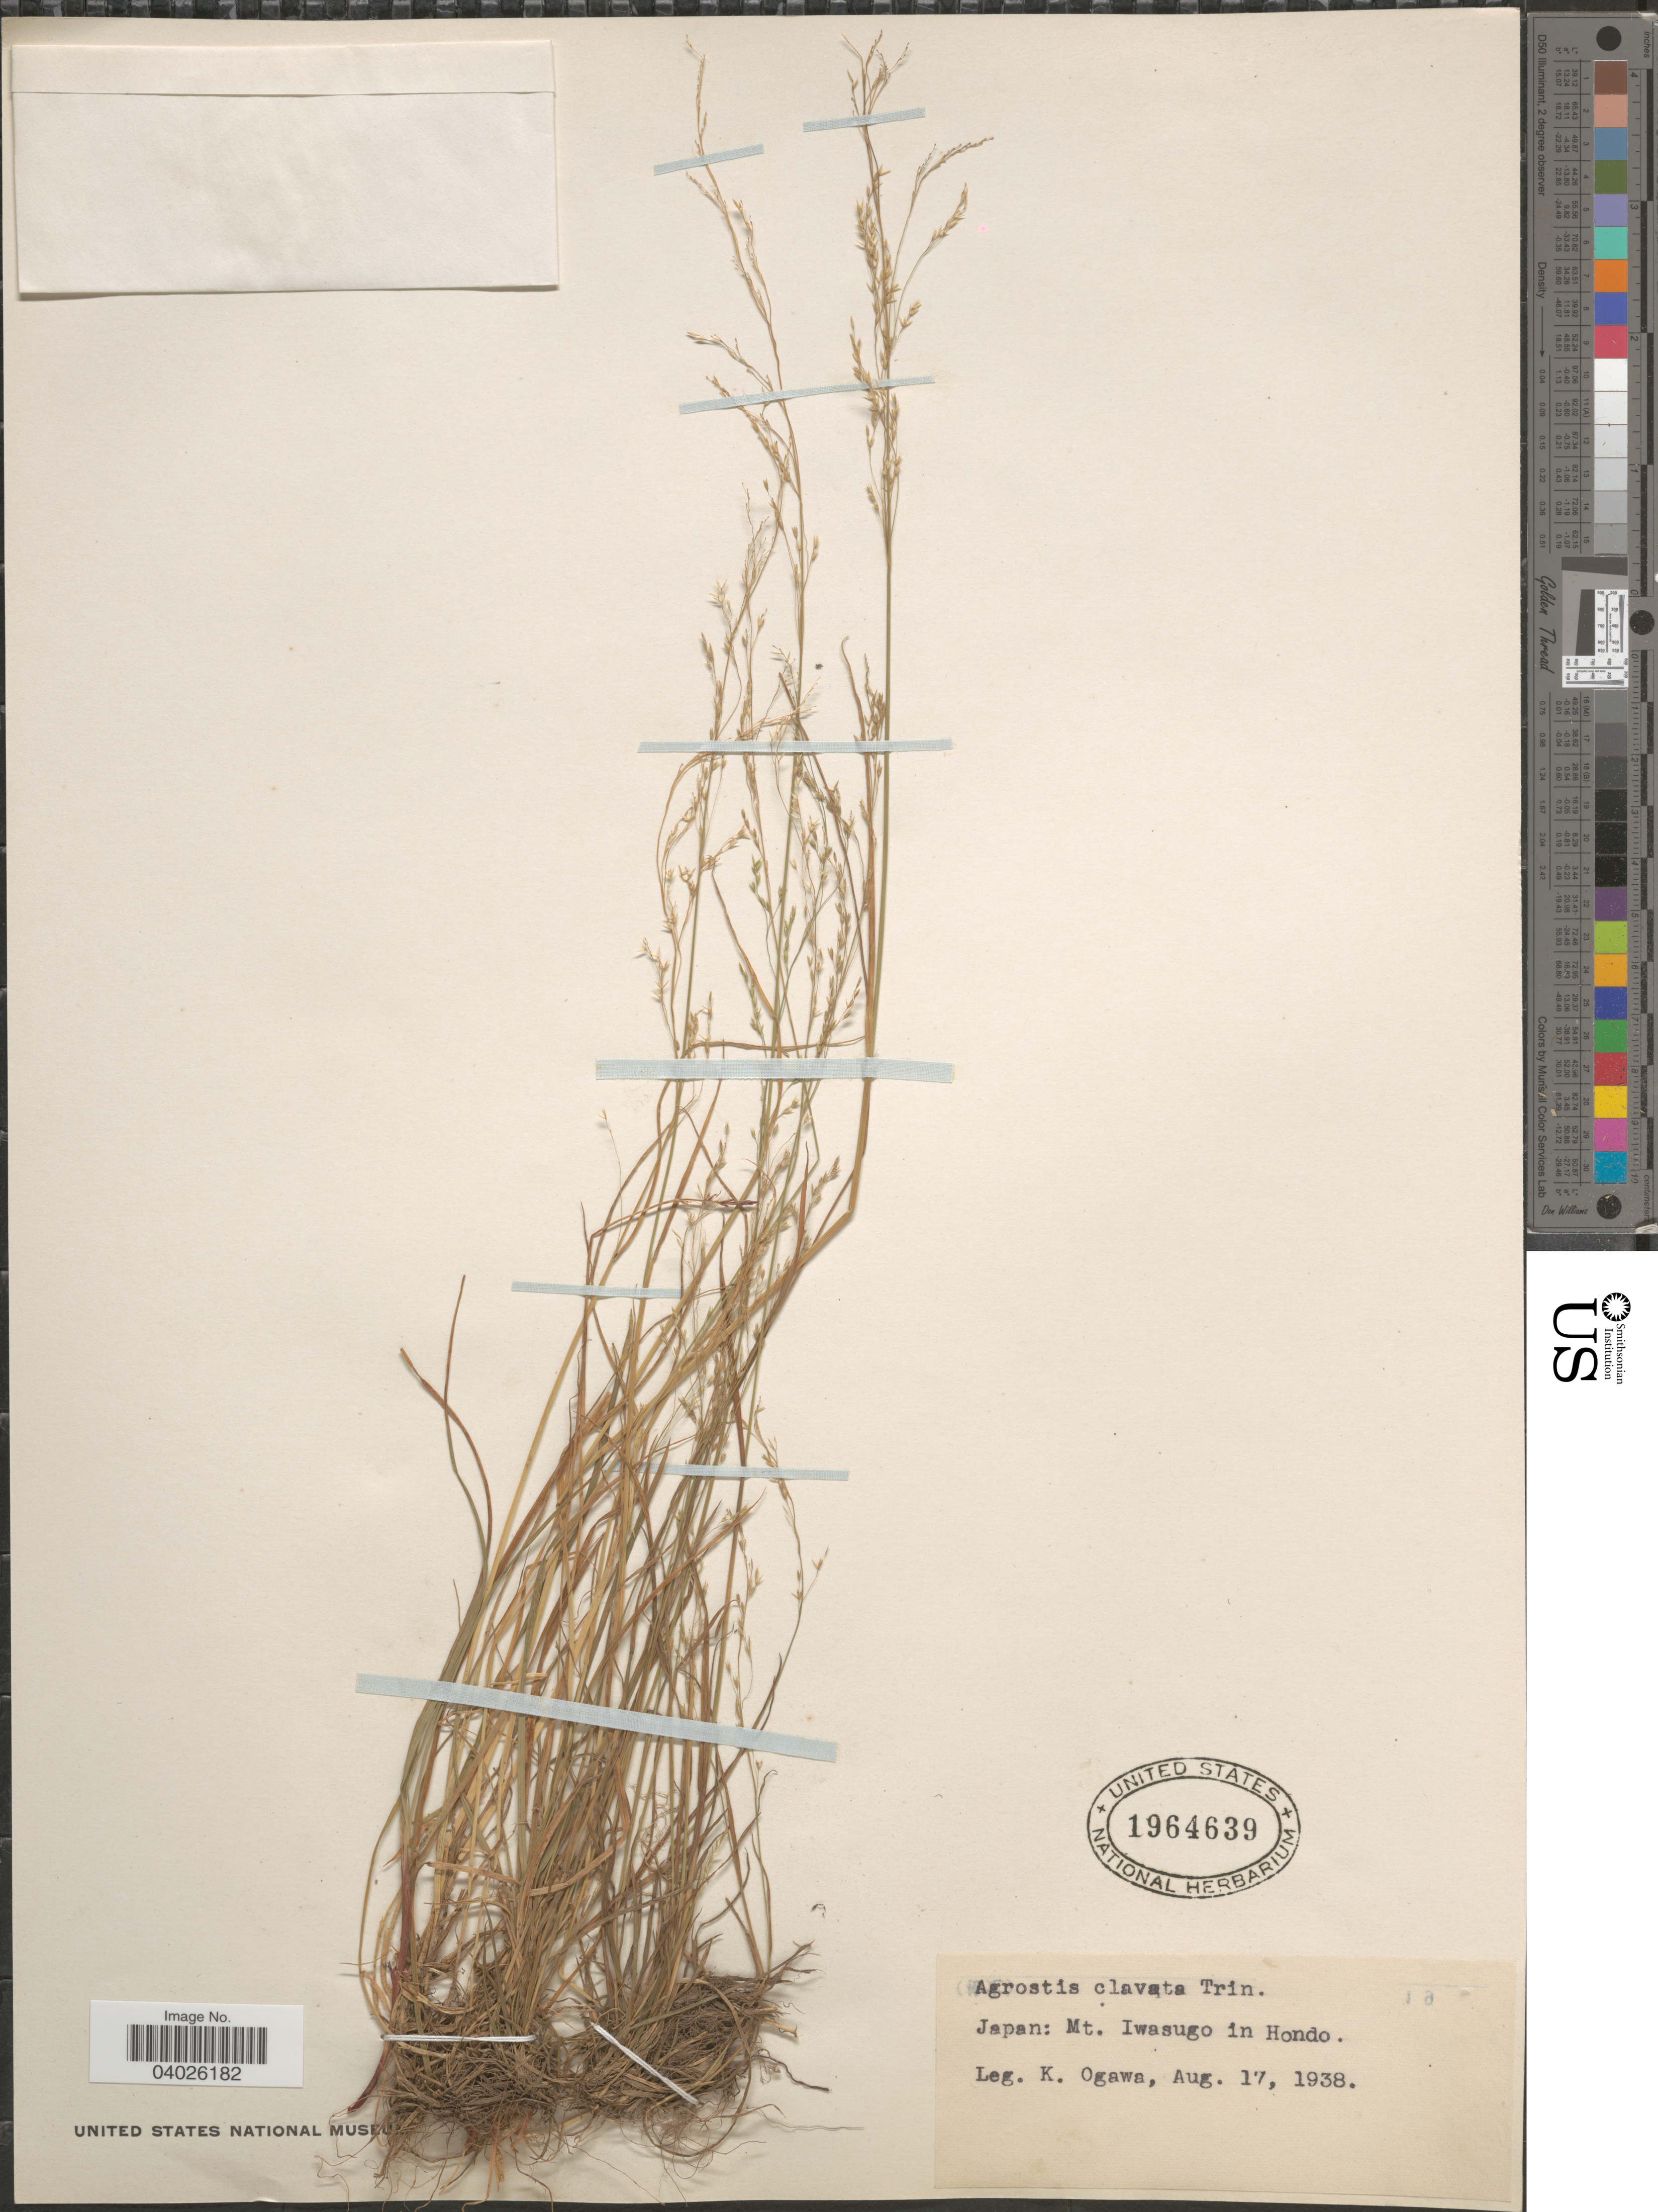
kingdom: Plantae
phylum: Tracheophyta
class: Liliopsida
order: Poales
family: Poaceae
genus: Agrostis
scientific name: Agrostis clavata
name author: Trin.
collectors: K. Ogawa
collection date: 1938-08-17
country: Japan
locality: Mt. Iwasugo in Hondo.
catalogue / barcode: US 1964639